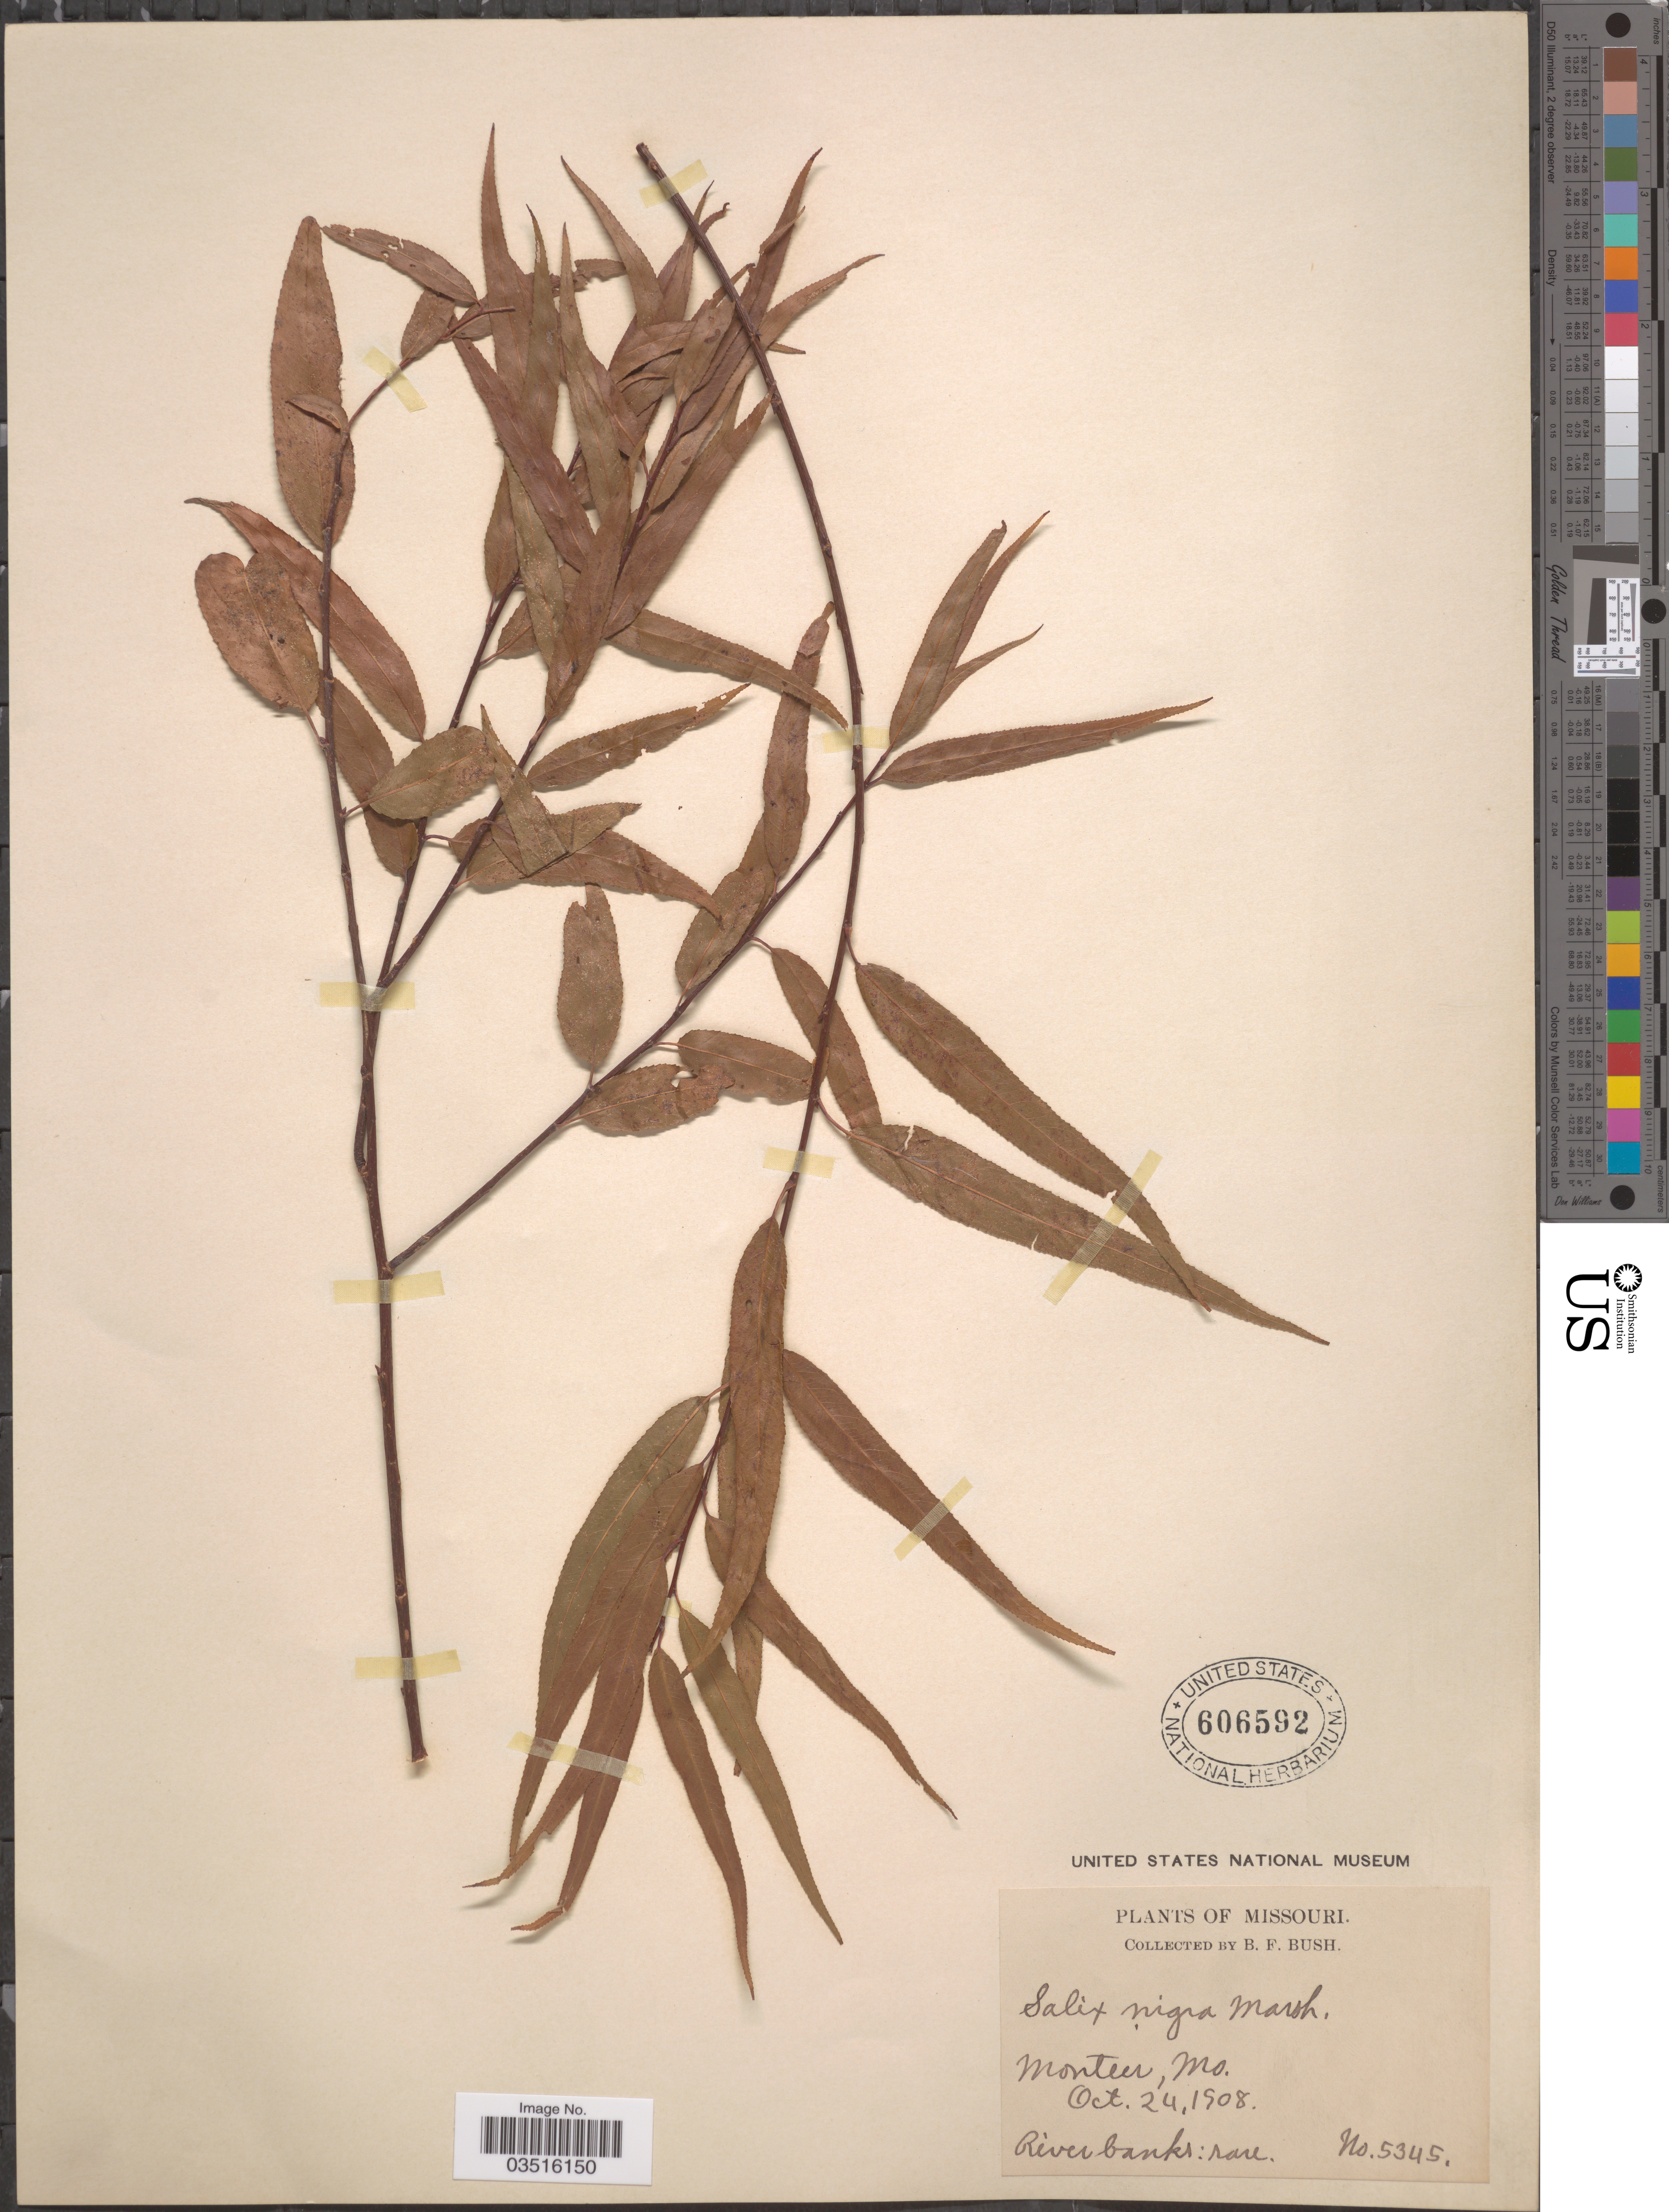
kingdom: Plantae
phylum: Tracheophyta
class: Magnoliopsida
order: Malpighiales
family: Salicaceae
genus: Salix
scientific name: Salix nigra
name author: Marshall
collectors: B. F. Bush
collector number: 5345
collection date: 1908-10-24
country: United States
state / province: Missouri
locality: Montier.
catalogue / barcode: US 606592